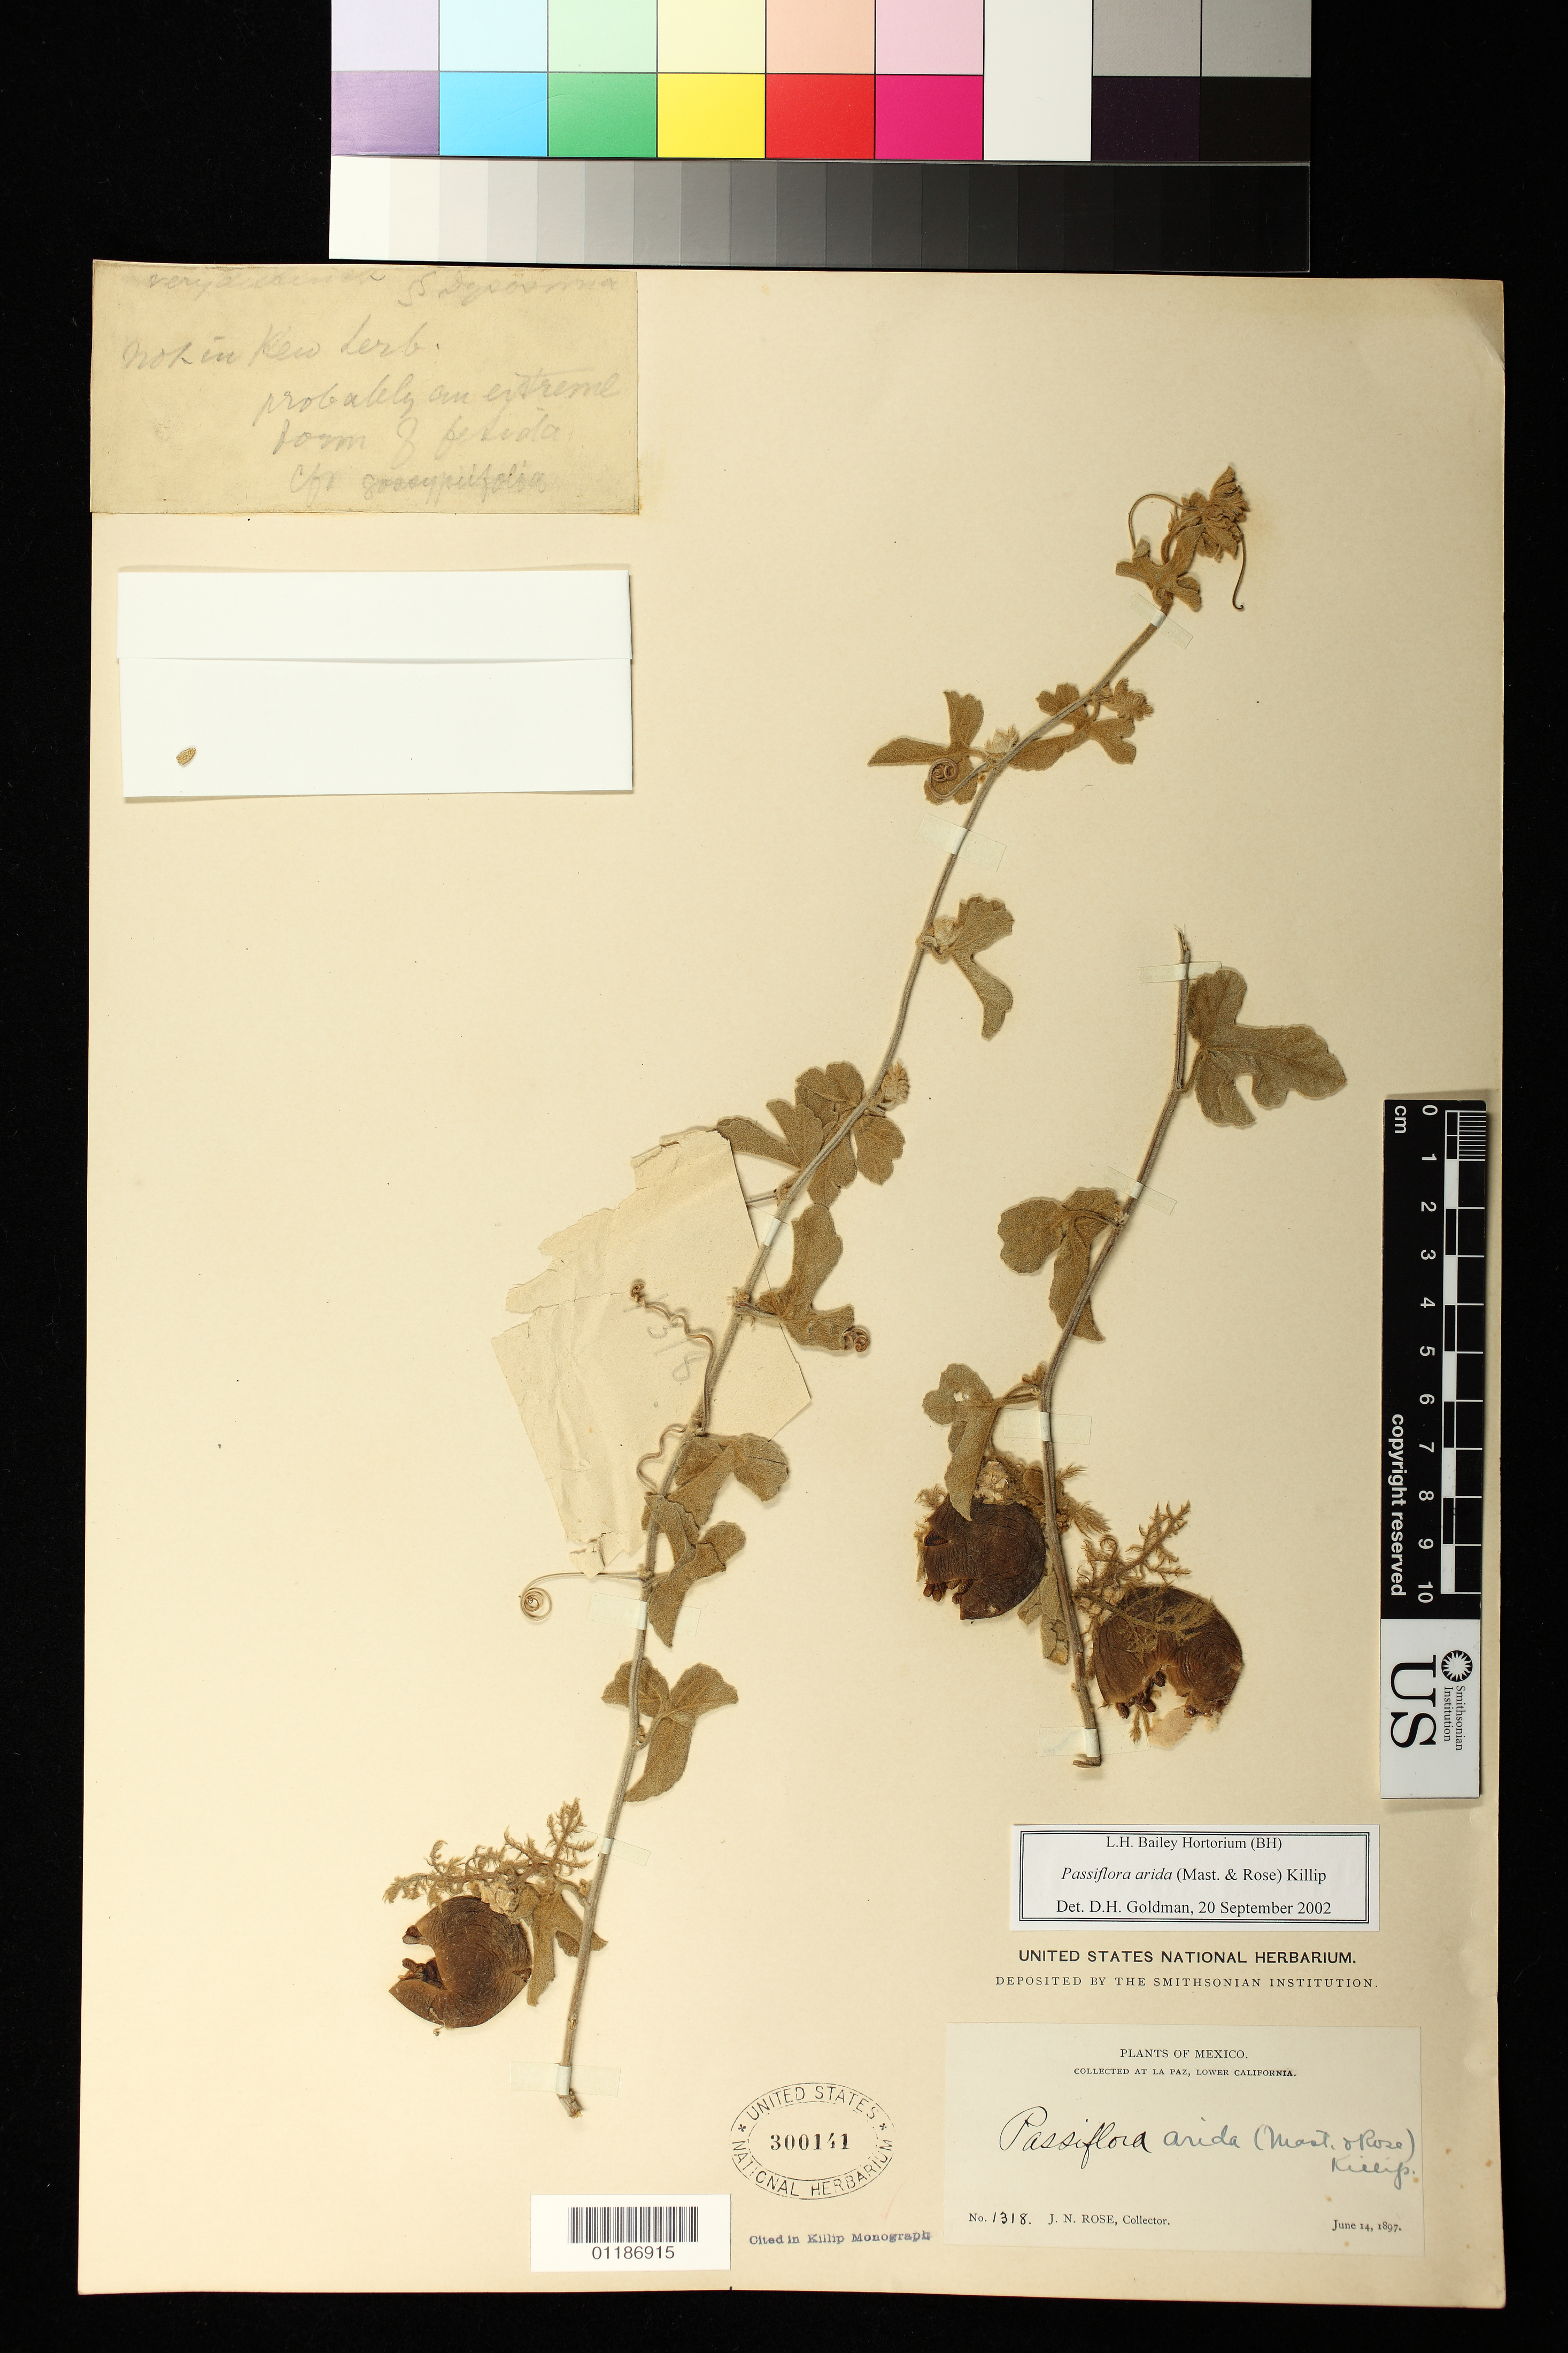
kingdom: Plantae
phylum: Tracheophyta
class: Magnoliopsida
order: Malpighiales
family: Passifloraceae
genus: Passiflora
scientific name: Passiflora pentaschista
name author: (Killip) Svoboda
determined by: Svoboda, Harlan T., (NA), US Department of Agriculture (UNITED STATES)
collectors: J. N. Rose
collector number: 1318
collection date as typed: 14 Jun 1897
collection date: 1897-06-14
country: Mexico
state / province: Baja California Sur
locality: La Paz, Lower California.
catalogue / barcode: US 300141